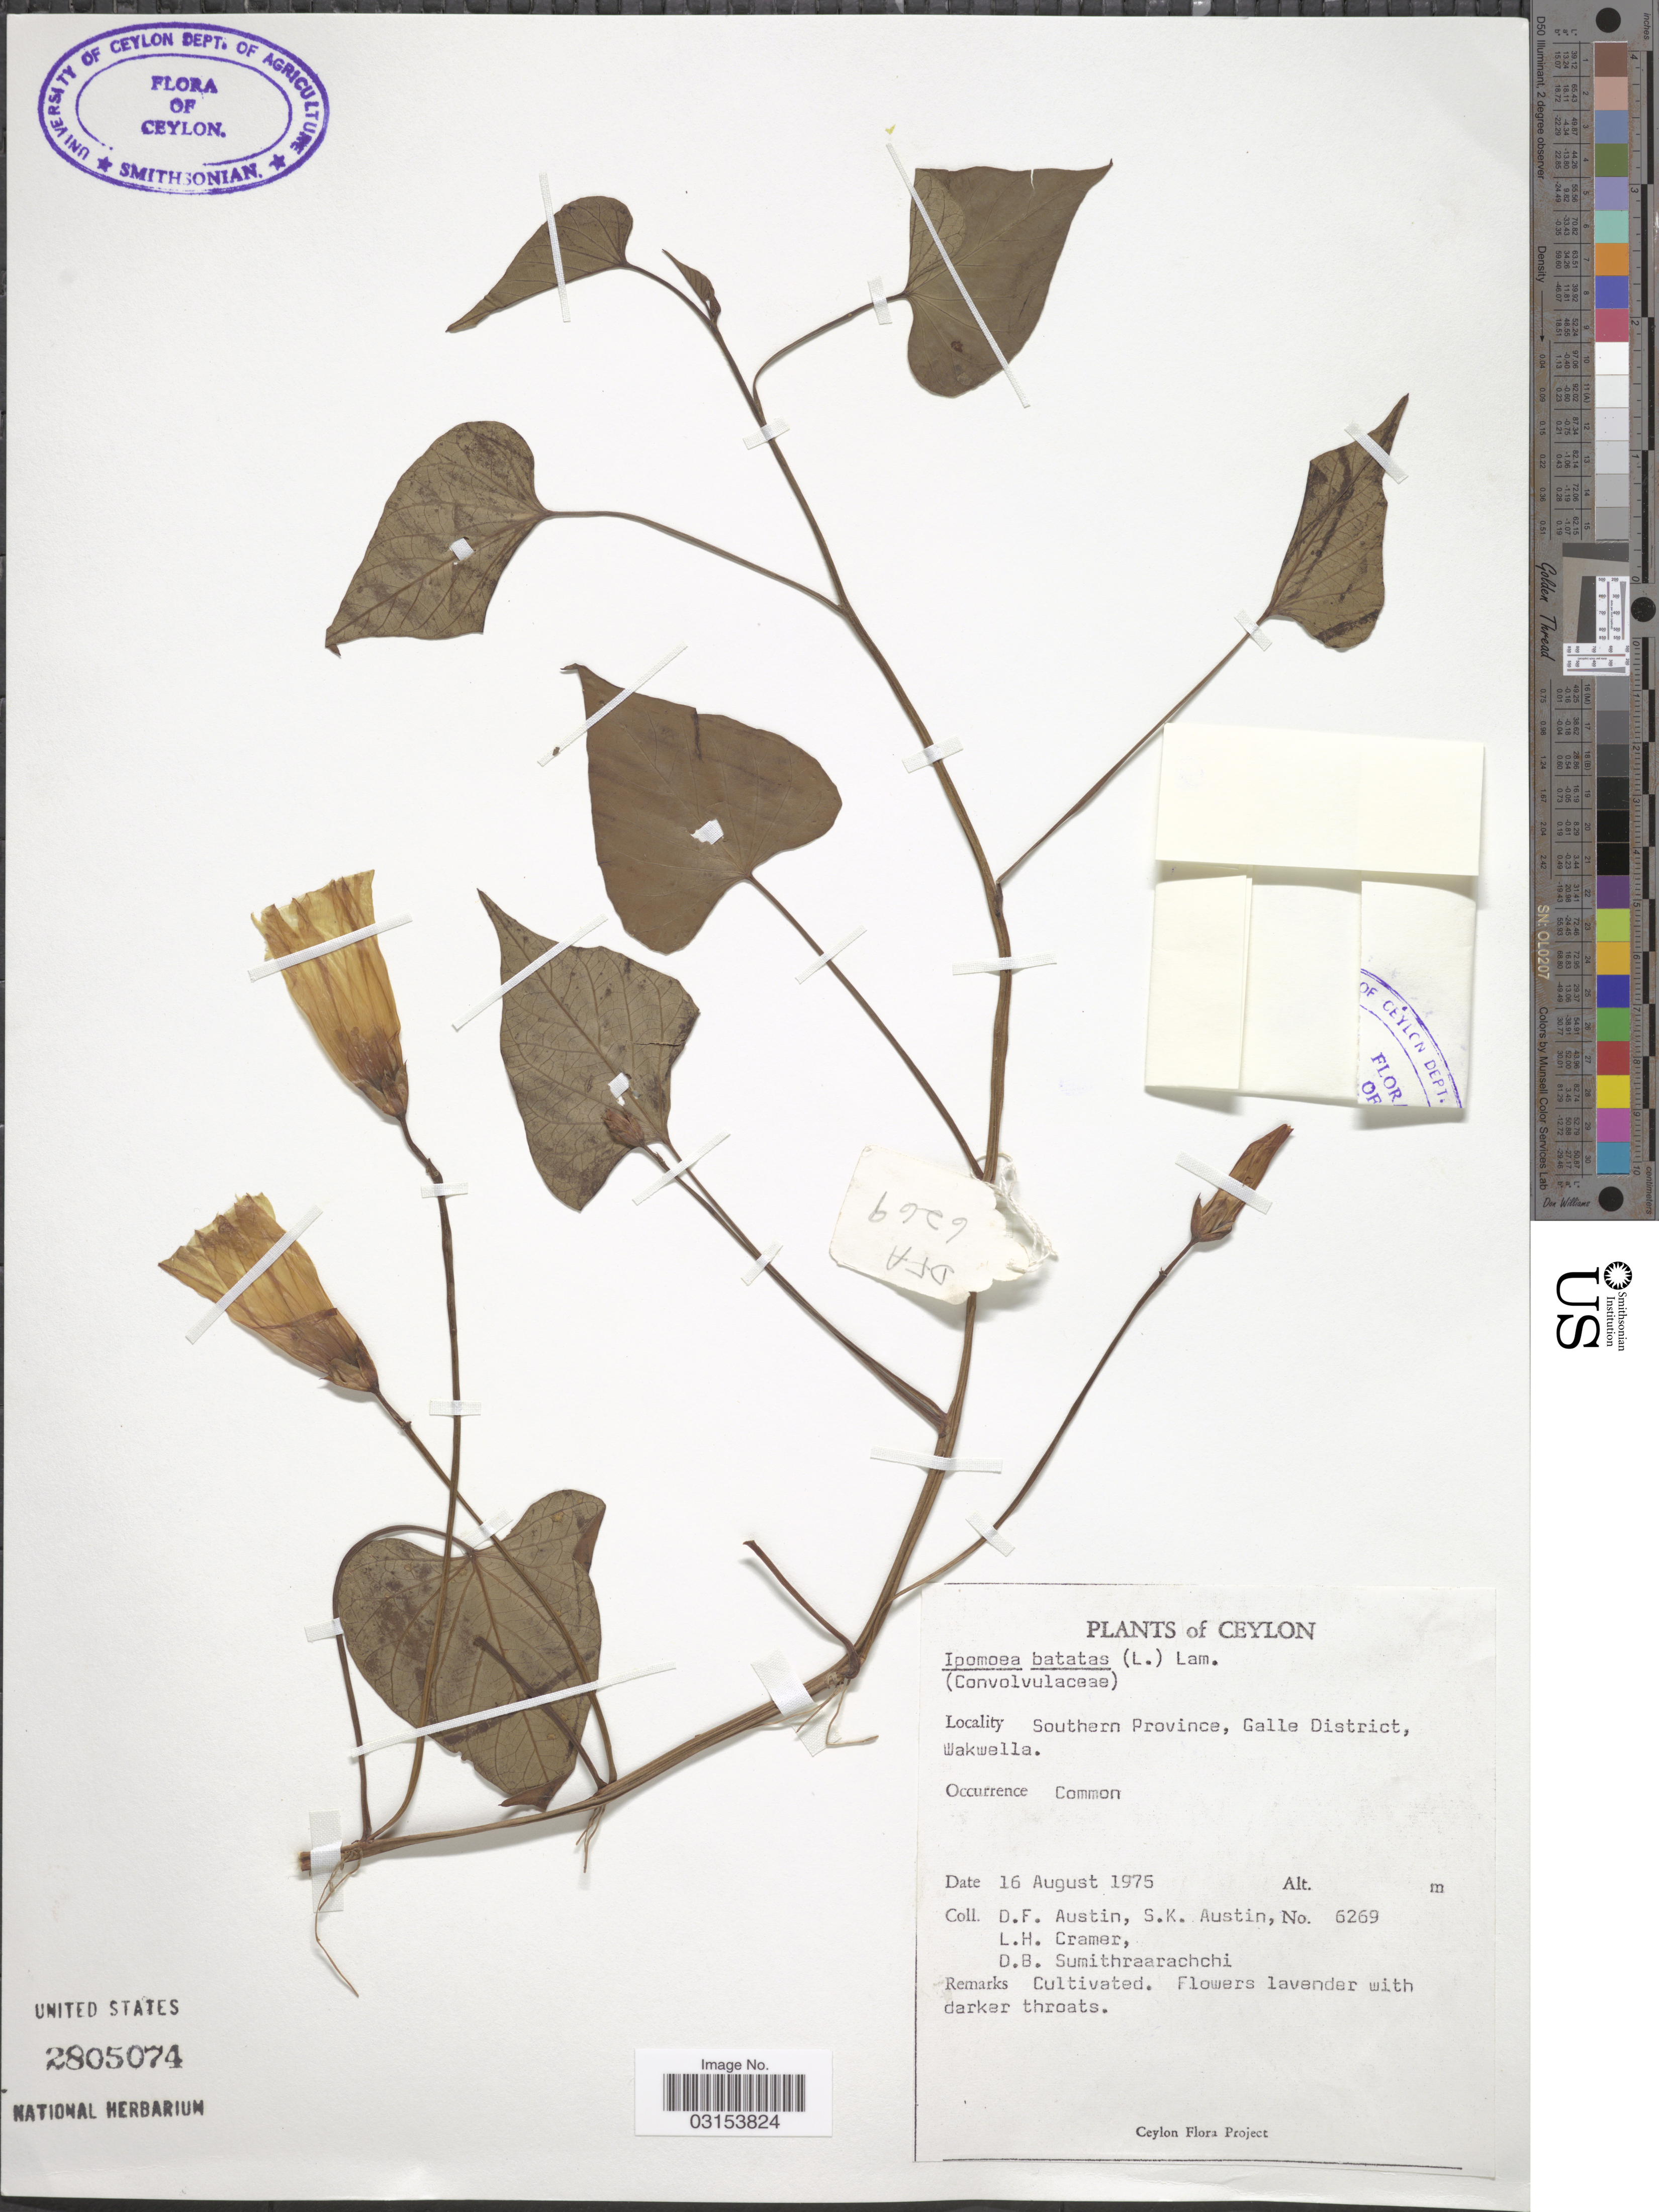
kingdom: Plantae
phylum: Tracheophyta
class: Magnoliopsida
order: Solanales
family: Convolvulaceae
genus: Ipomoea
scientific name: Ipomoea batatas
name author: (L.) Lam.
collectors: D. Austin, S. Austin, L. H. Cramer & D. B. Sumithraarachchi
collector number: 6269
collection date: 1975-08-16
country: Sri Lanka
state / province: Southern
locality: Ceylon, Galle District, Wakwella.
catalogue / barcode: US 2805074